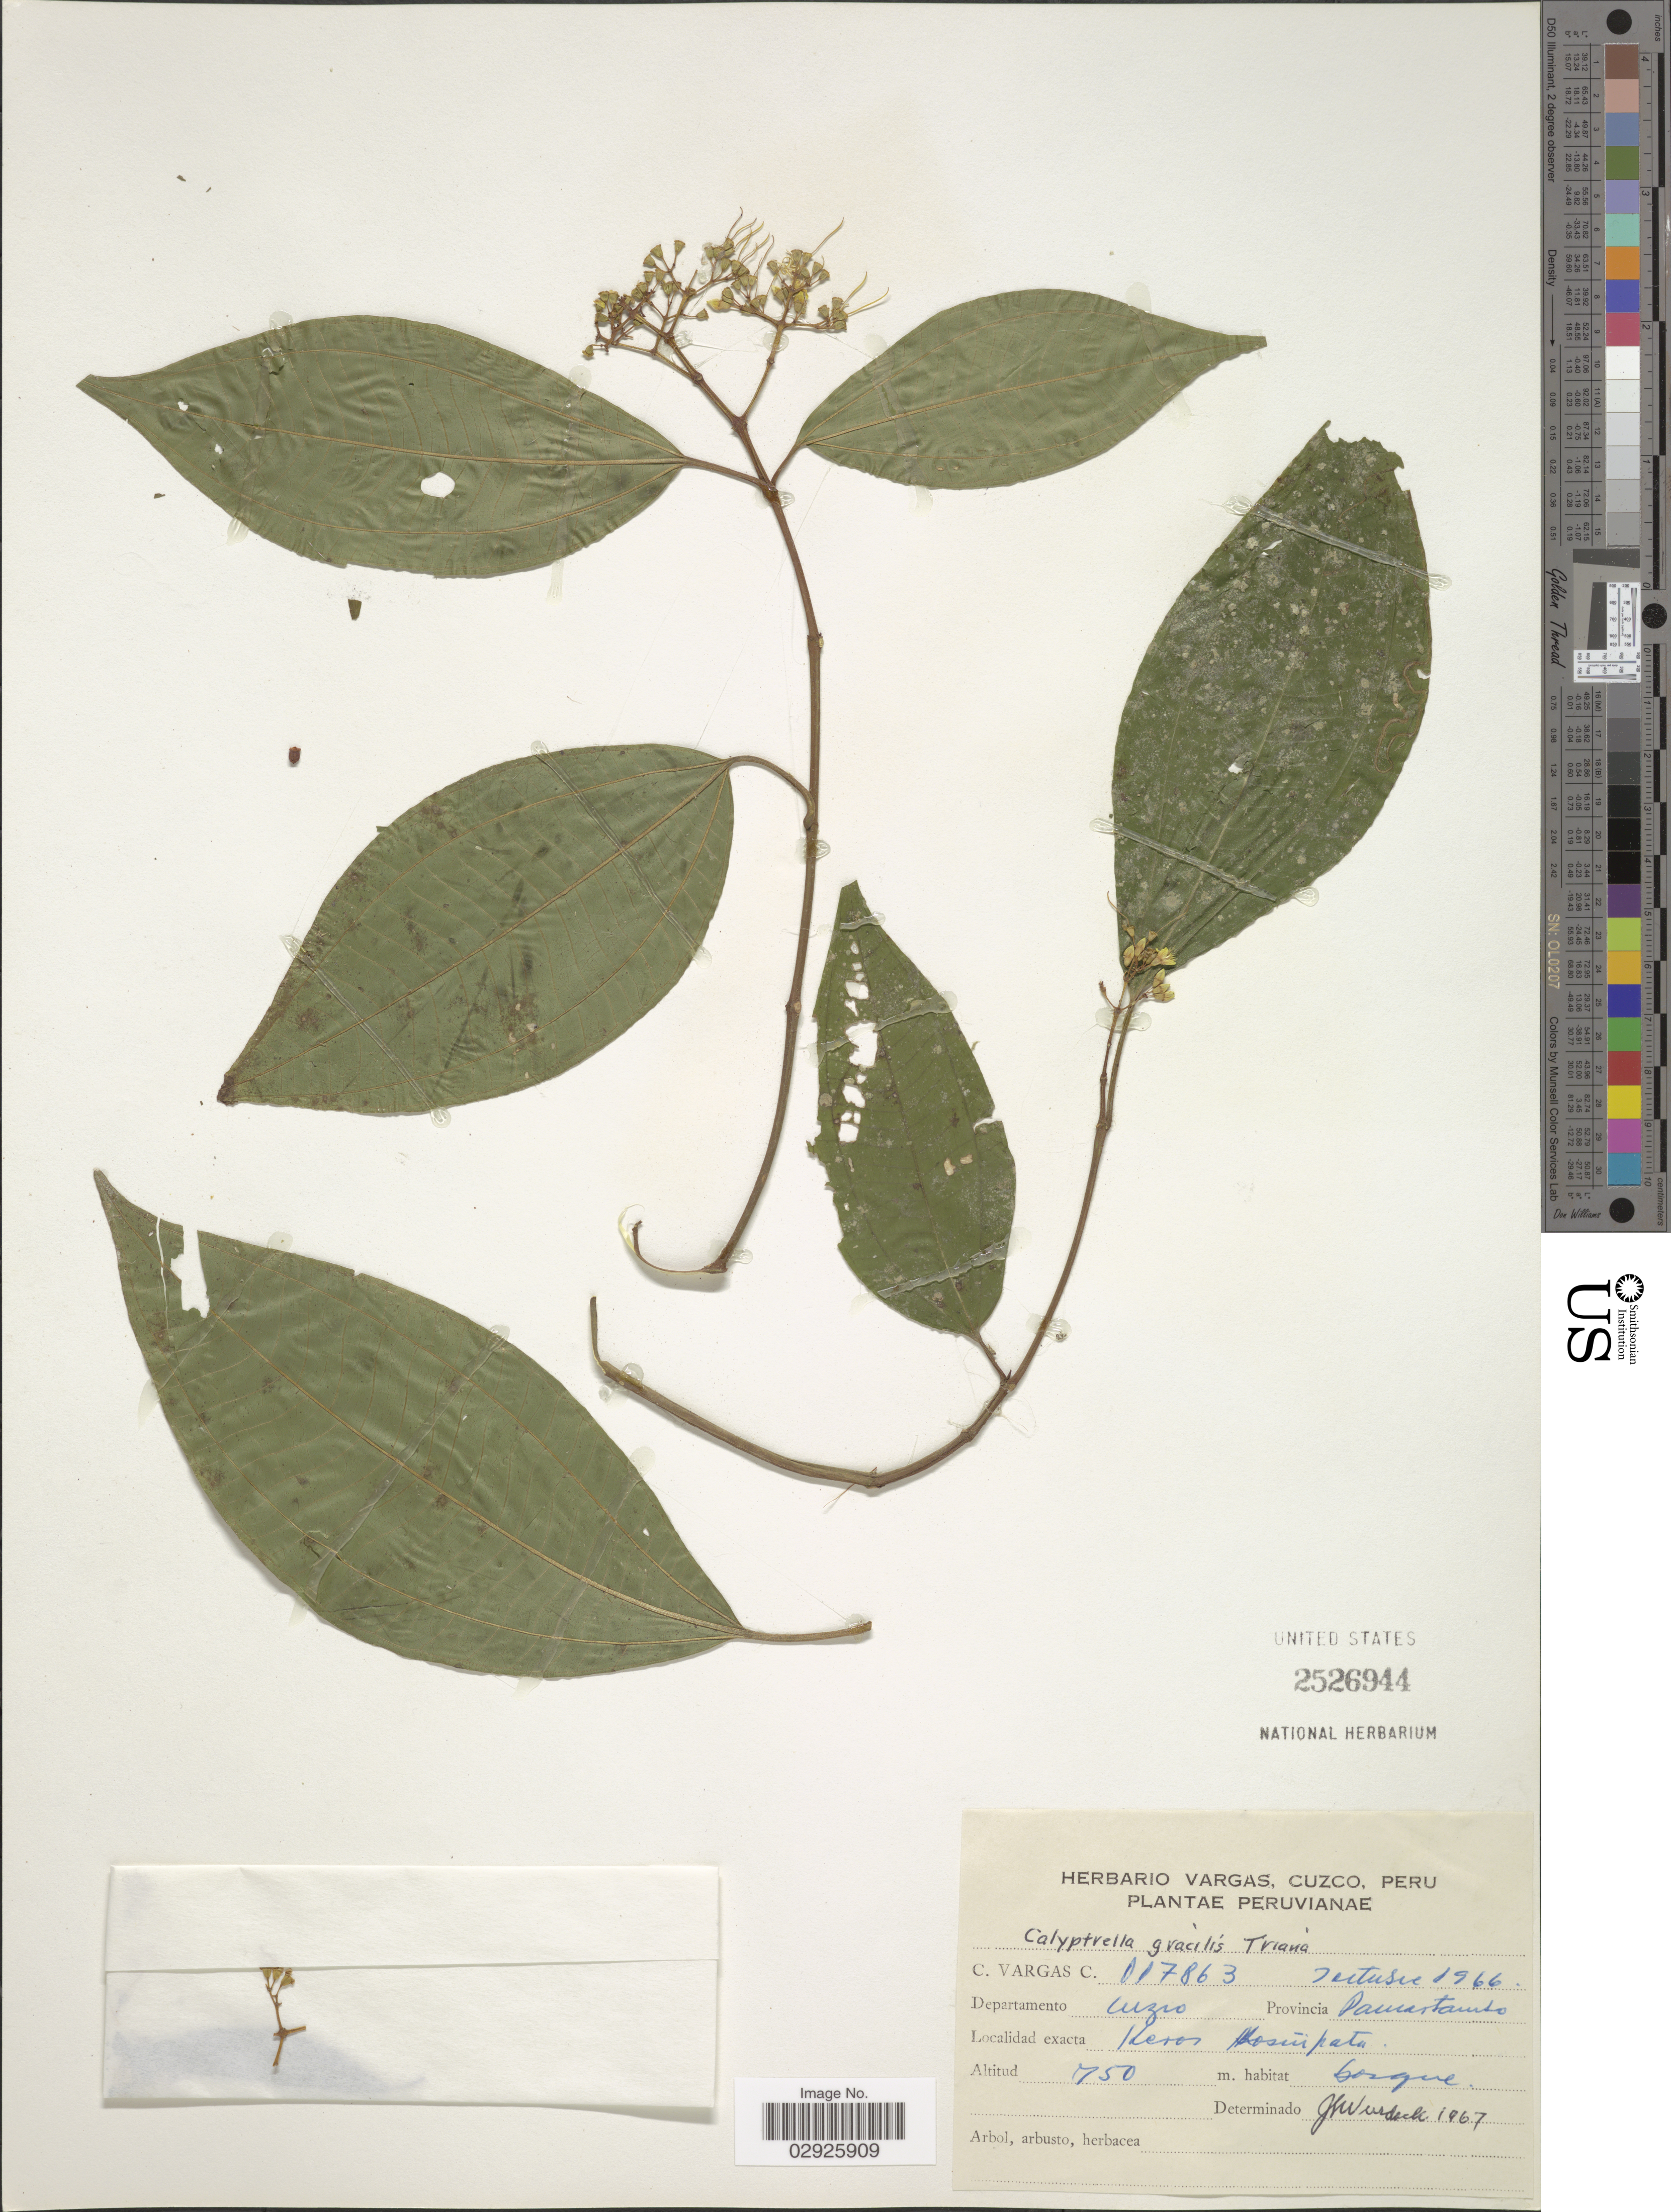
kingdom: Plantae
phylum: Tracheophyta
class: Magnoliopsida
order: Myrtales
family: Melastomataceae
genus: Graffenrieda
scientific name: Graffenrieda gracilis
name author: (Triana) L.O. Williams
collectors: C. Vargas Calderón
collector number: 017863*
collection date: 1966-10-07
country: Peru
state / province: Cusco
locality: Departamento Cuzco. Provincia Paucartambo. Keros Kosñipata.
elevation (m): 750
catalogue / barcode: US 2526944